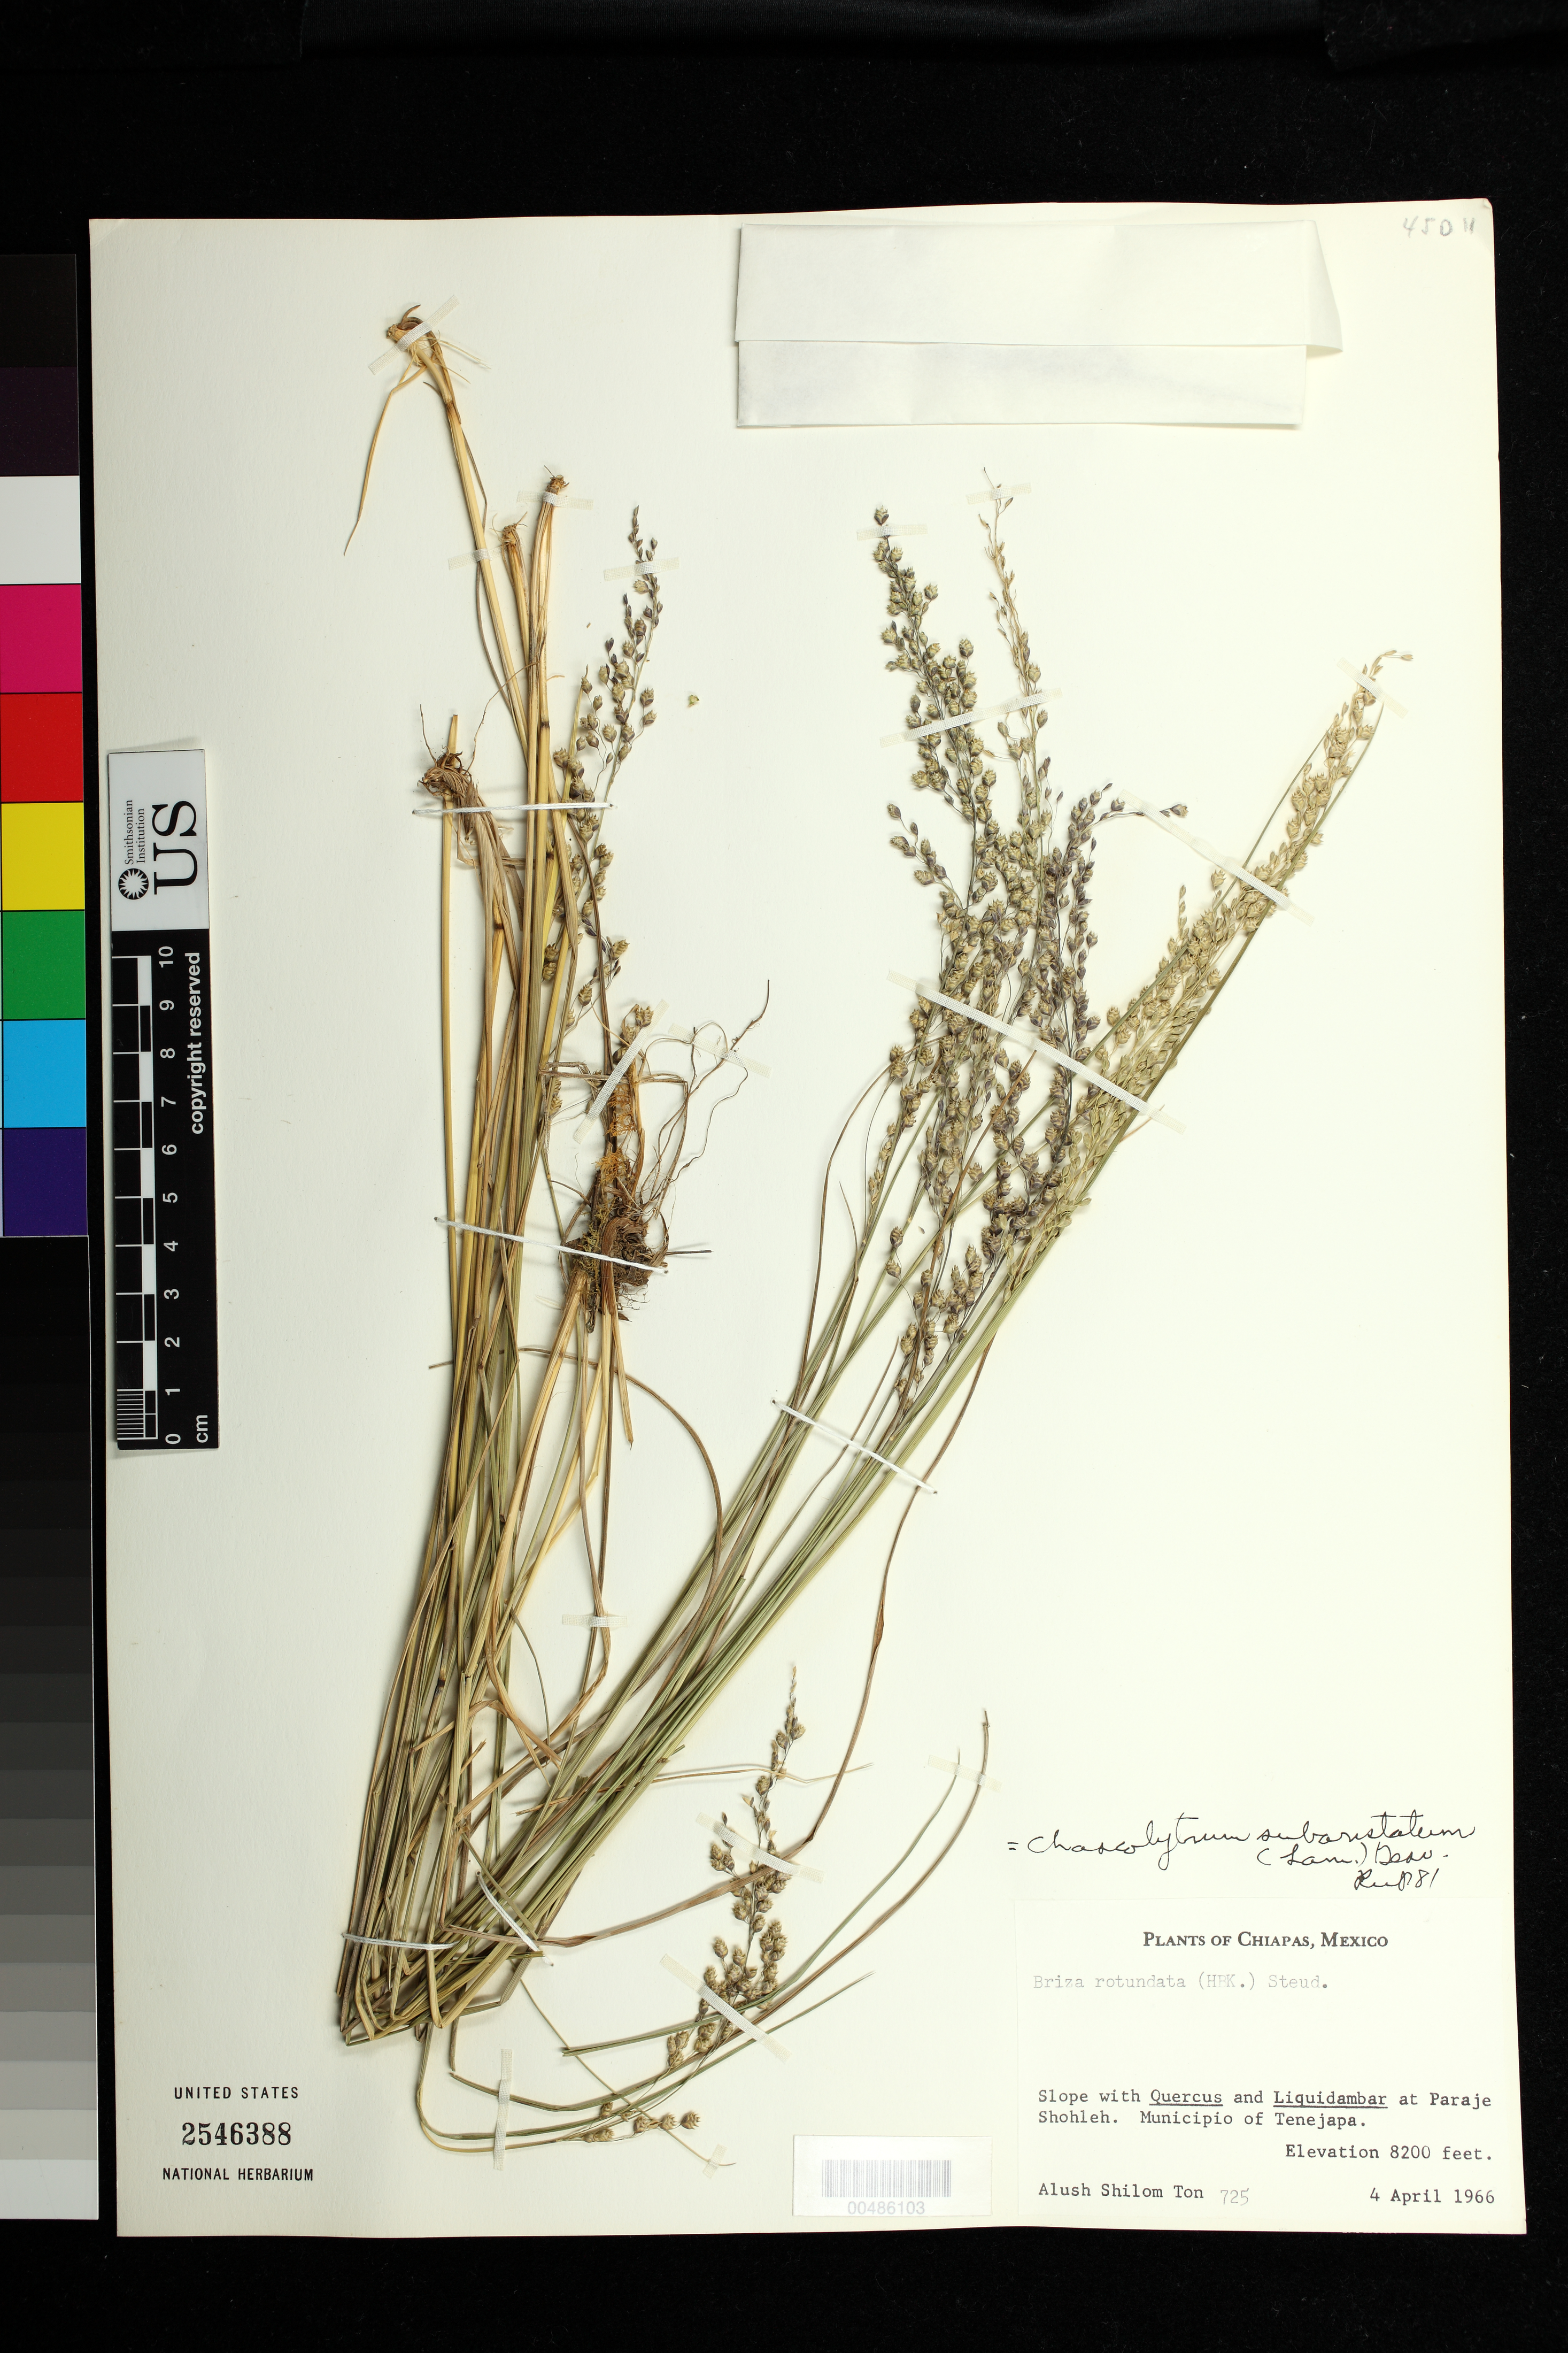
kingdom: Plantae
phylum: Tracheophyta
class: Liliopsida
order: Poales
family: Poaceae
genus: Chascolytrum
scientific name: Chascolytrum subaristatum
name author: (Lam.) Desv.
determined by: Pohl, R. W.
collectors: A. S. Ton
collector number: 725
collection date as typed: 4 Apr 1966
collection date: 1966-04-04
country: Mexico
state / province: Chiapas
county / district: Tenejapa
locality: At Paraje Shohleh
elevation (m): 2499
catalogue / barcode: US 2546388